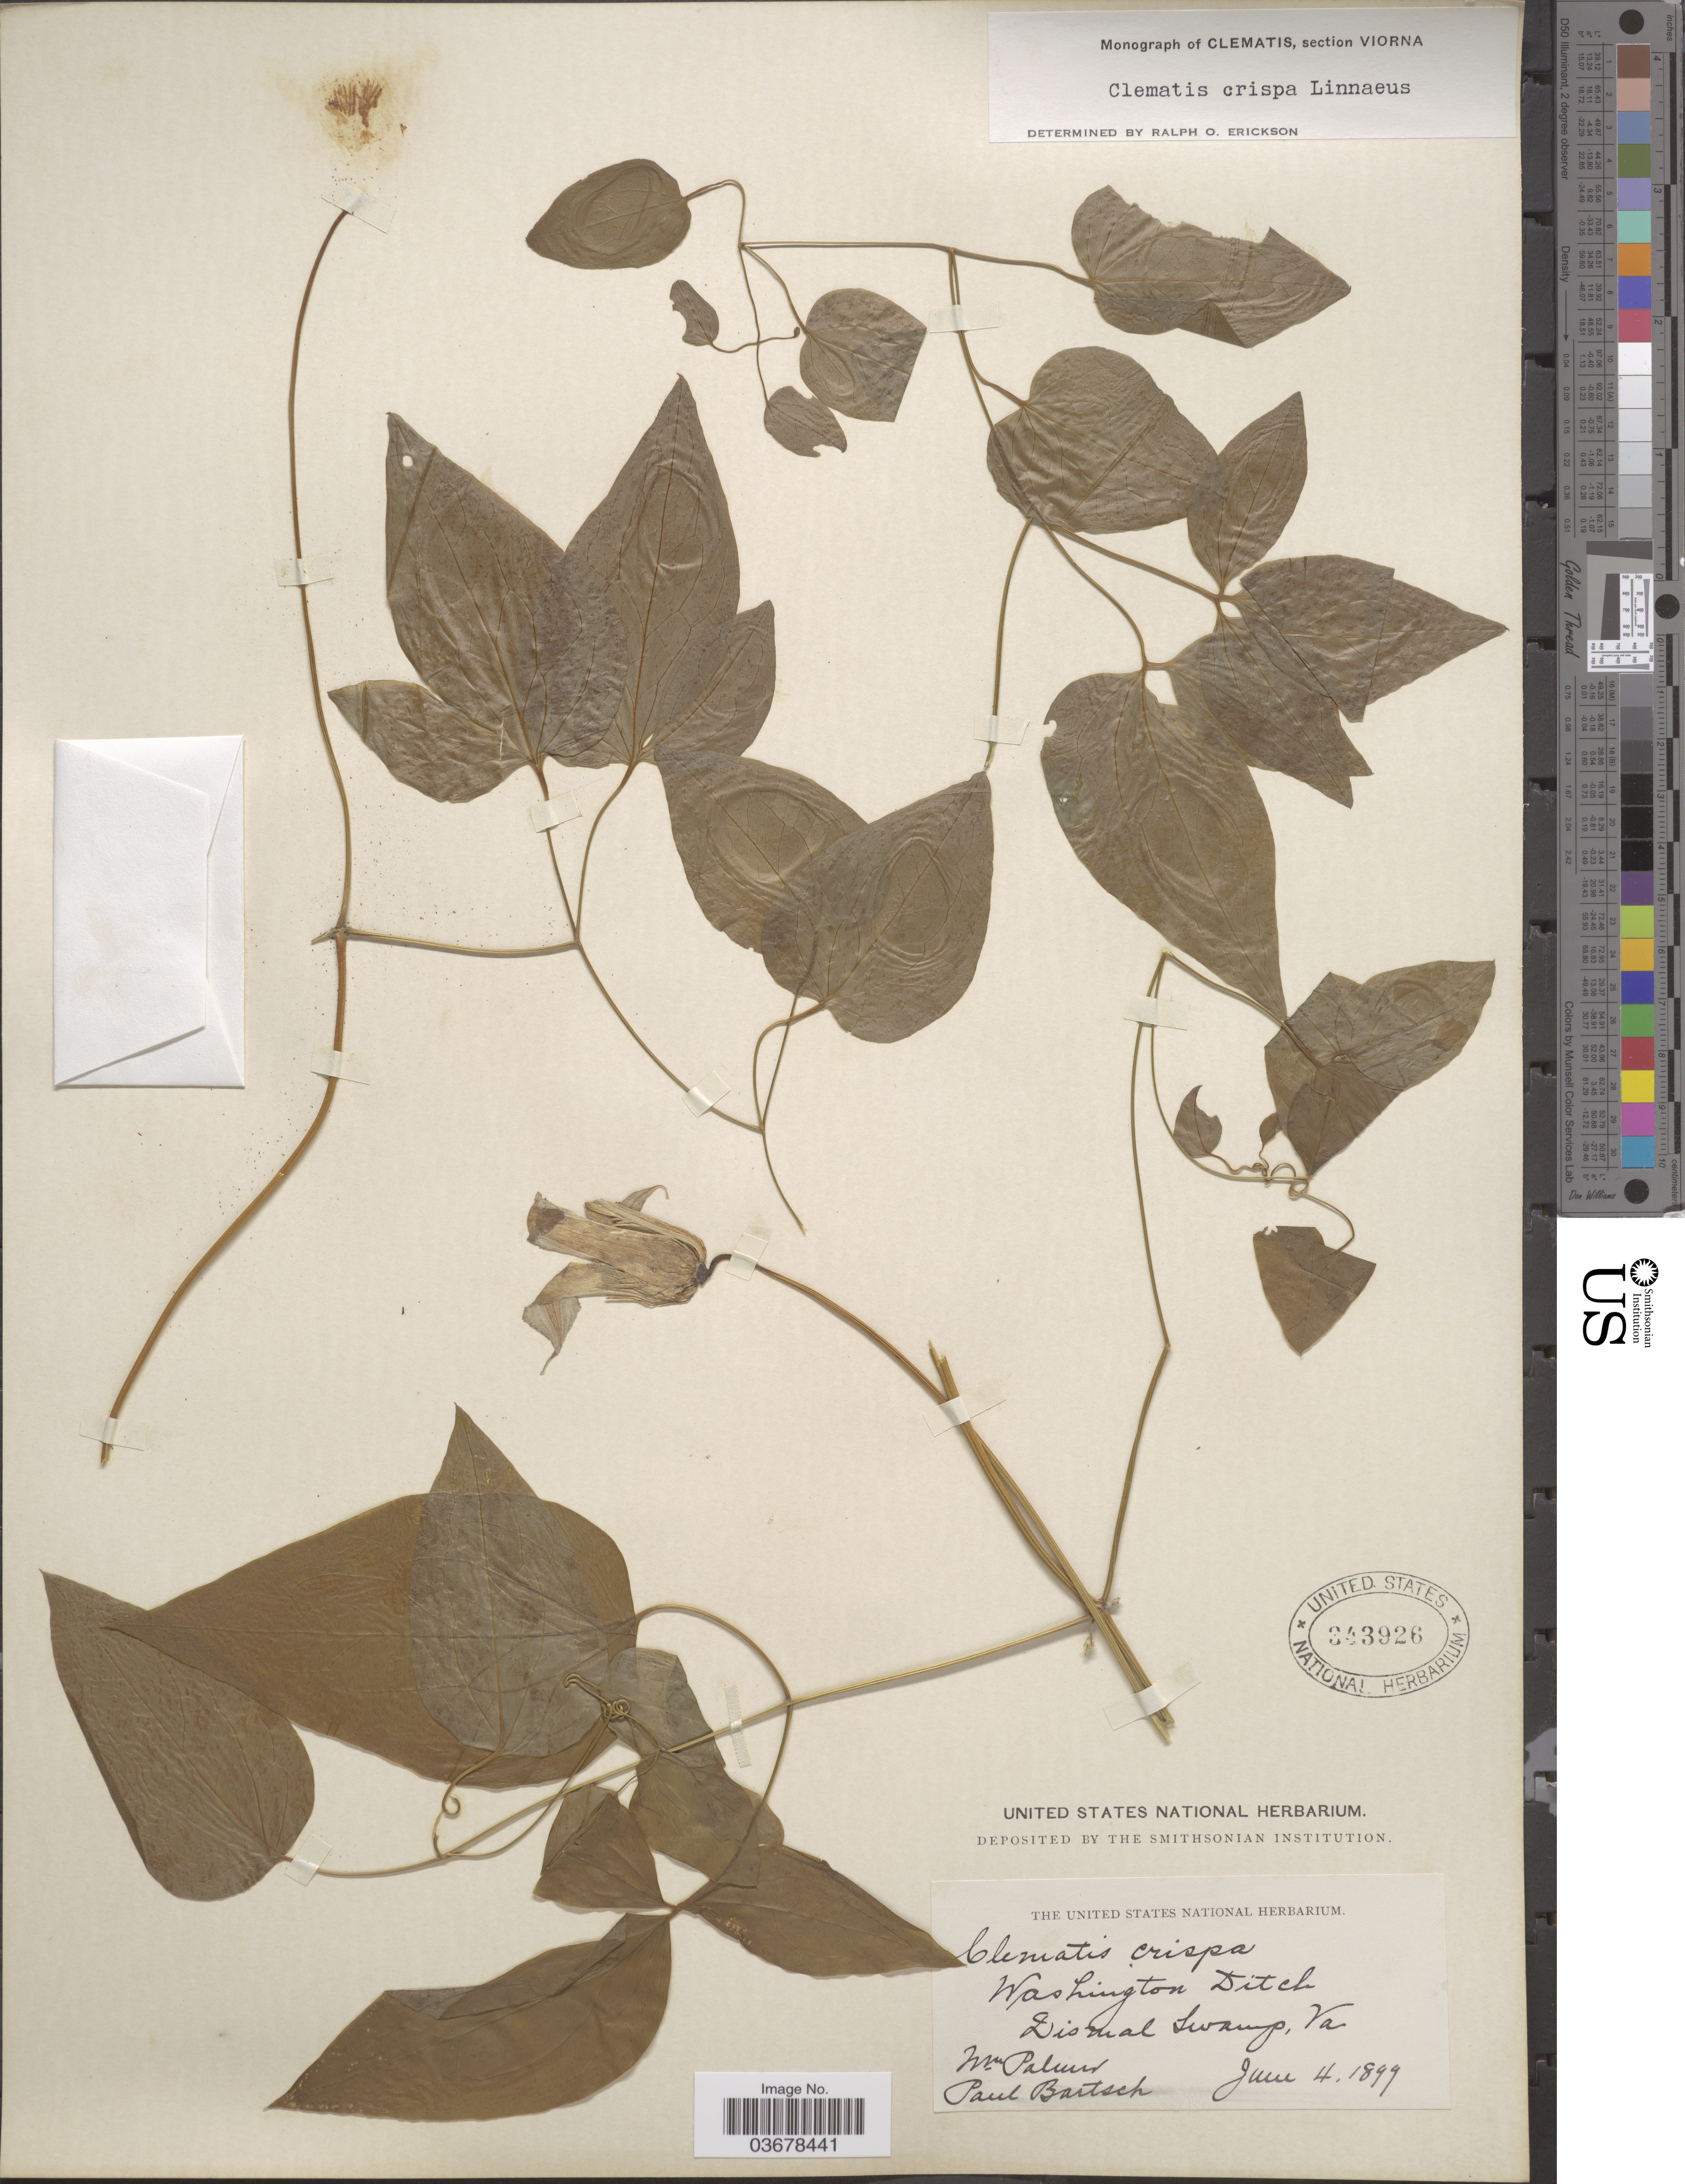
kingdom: Plantae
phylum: Tracheophyta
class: Magnoliopsida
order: Ranunculales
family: Ranunculaceae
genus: Clematis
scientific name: Clematis viorna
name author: L.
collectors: W. Palmer & P. Bartsch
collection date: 1899-06-04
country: United States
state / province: Virginia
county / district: City of Suffolk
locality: Washington Ditch. Dismal Swamp.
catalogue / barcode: US 343926